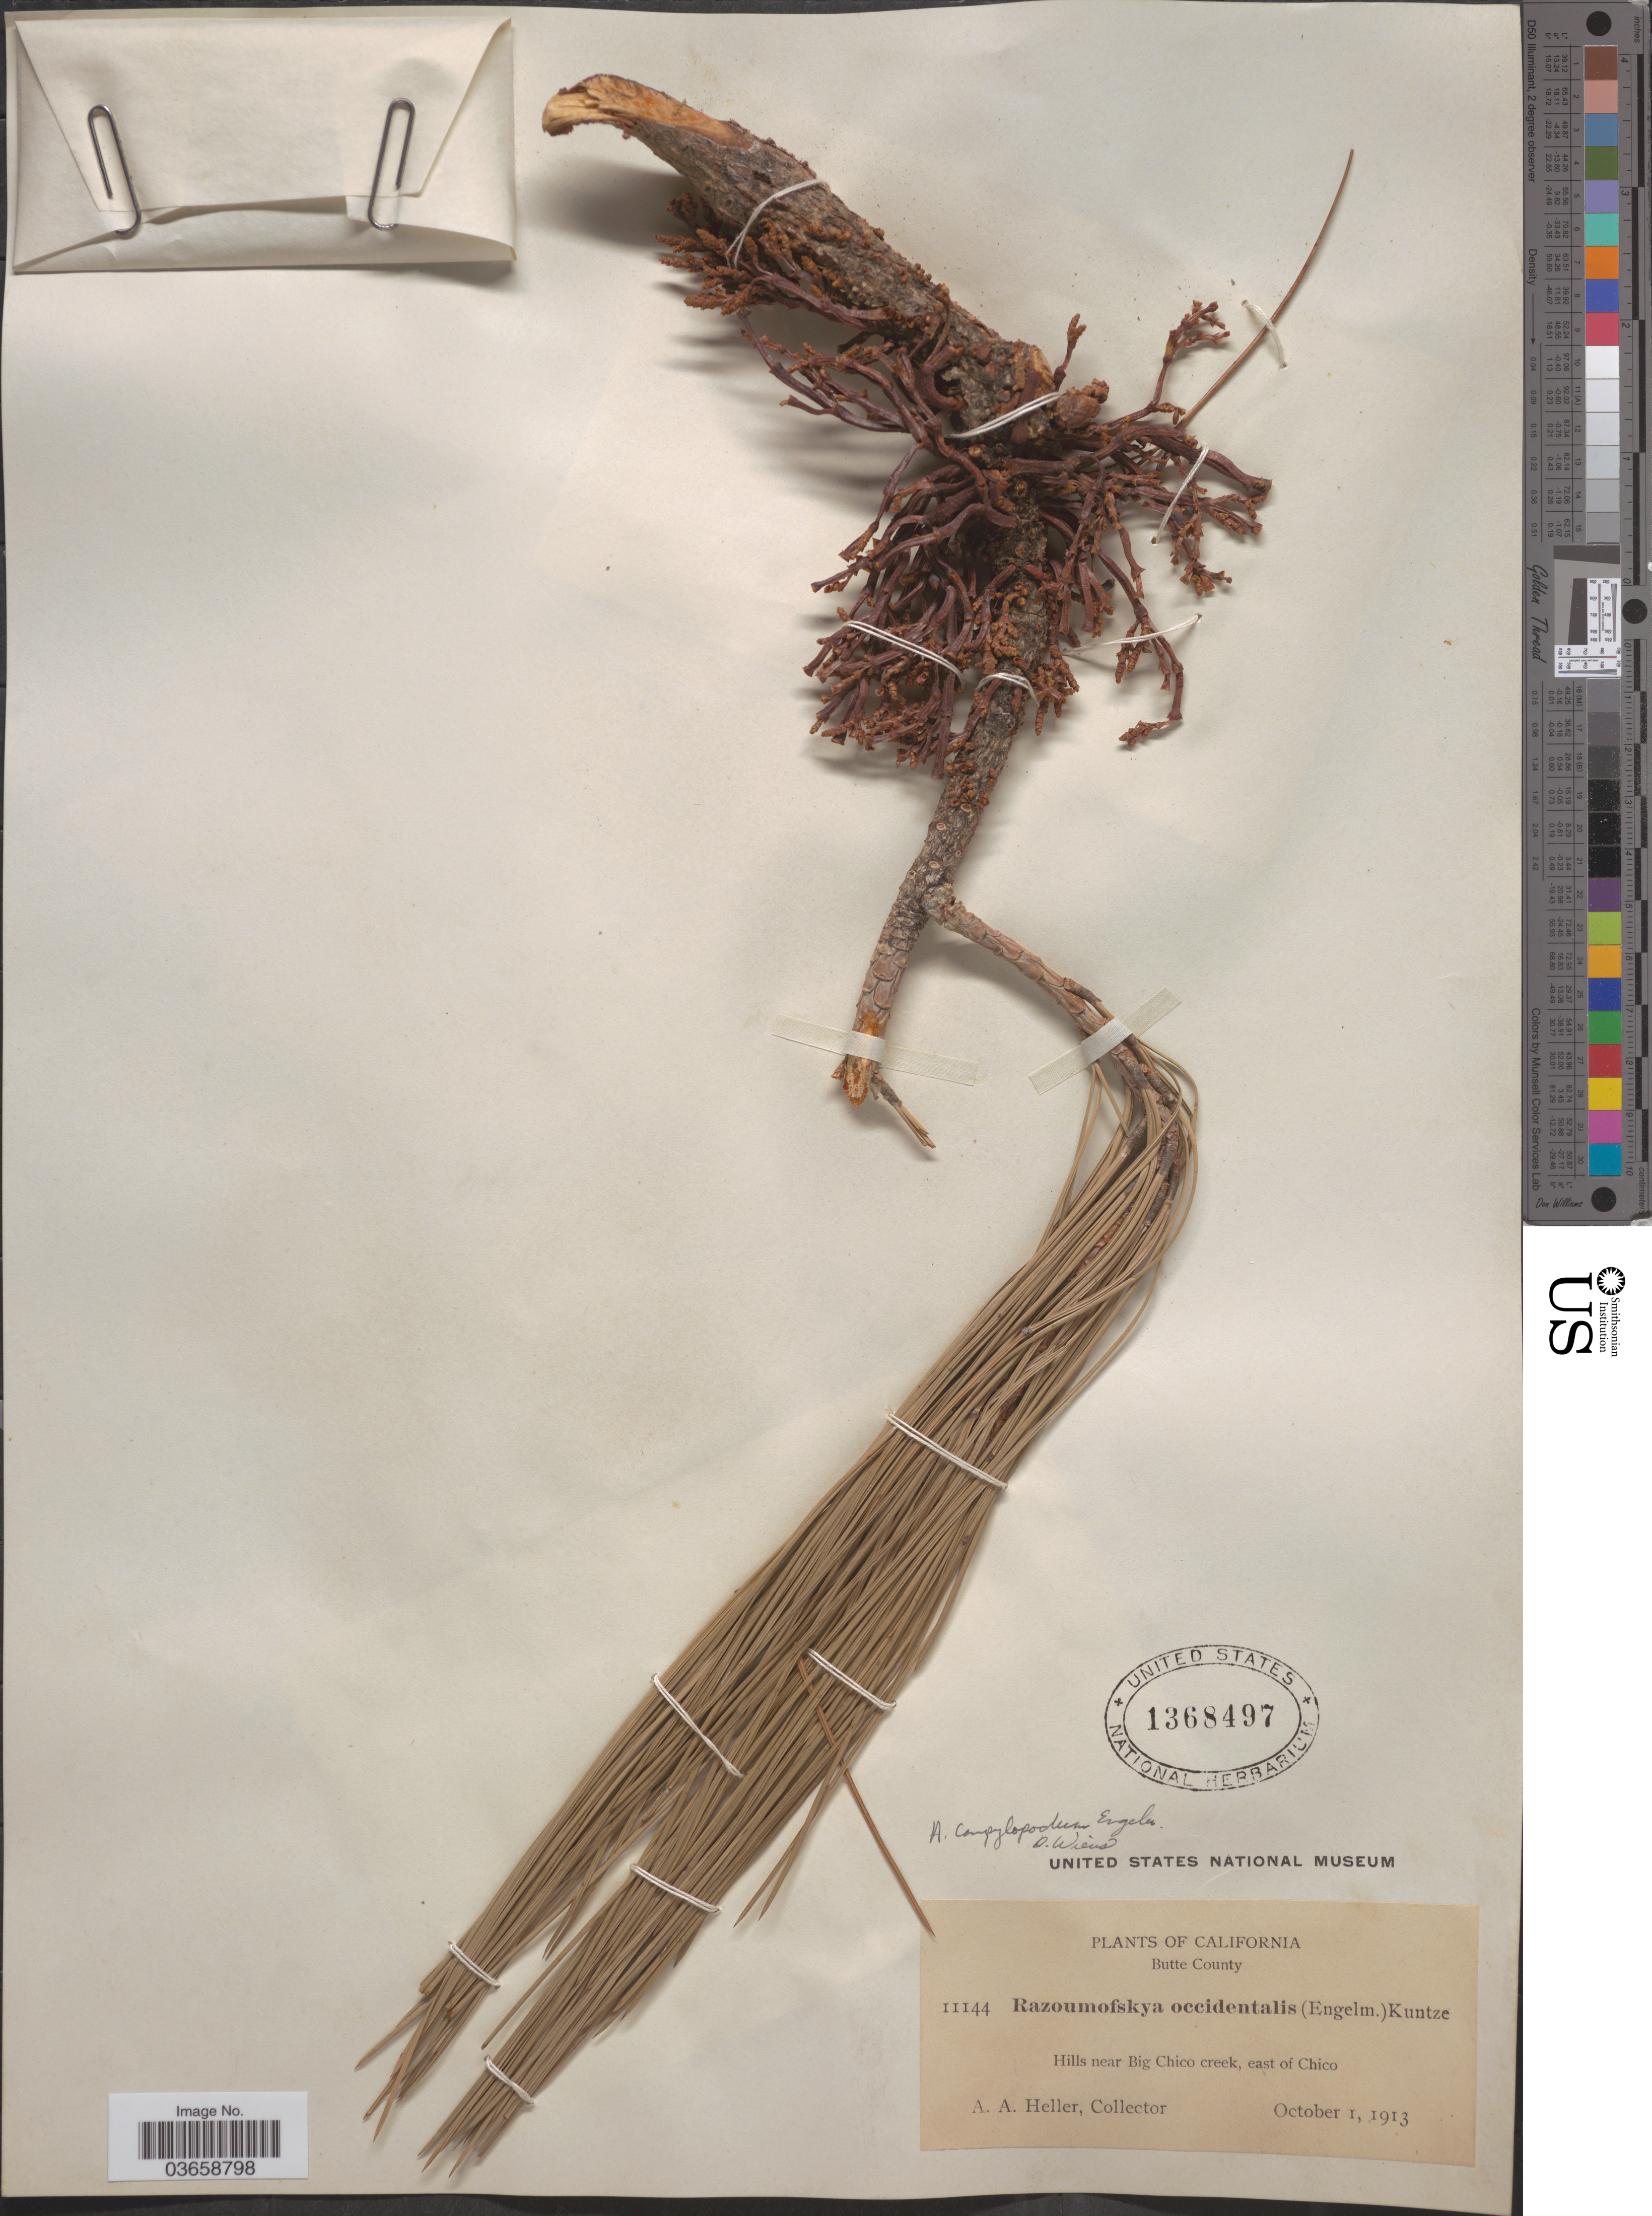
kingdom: Plantae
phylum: Tracheophyta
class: Magnoliopsida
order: Santalales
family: Viscaceae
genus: Arceuthobium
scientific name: Arceuthobium campylopodum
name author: Engelm.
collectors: A. A. Heller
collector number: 11144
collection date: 1913-10-01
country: United States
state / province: California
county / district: Butte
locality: Butte County. Hills near Big Chico creek, east of Chico.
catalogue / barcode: US 1368497